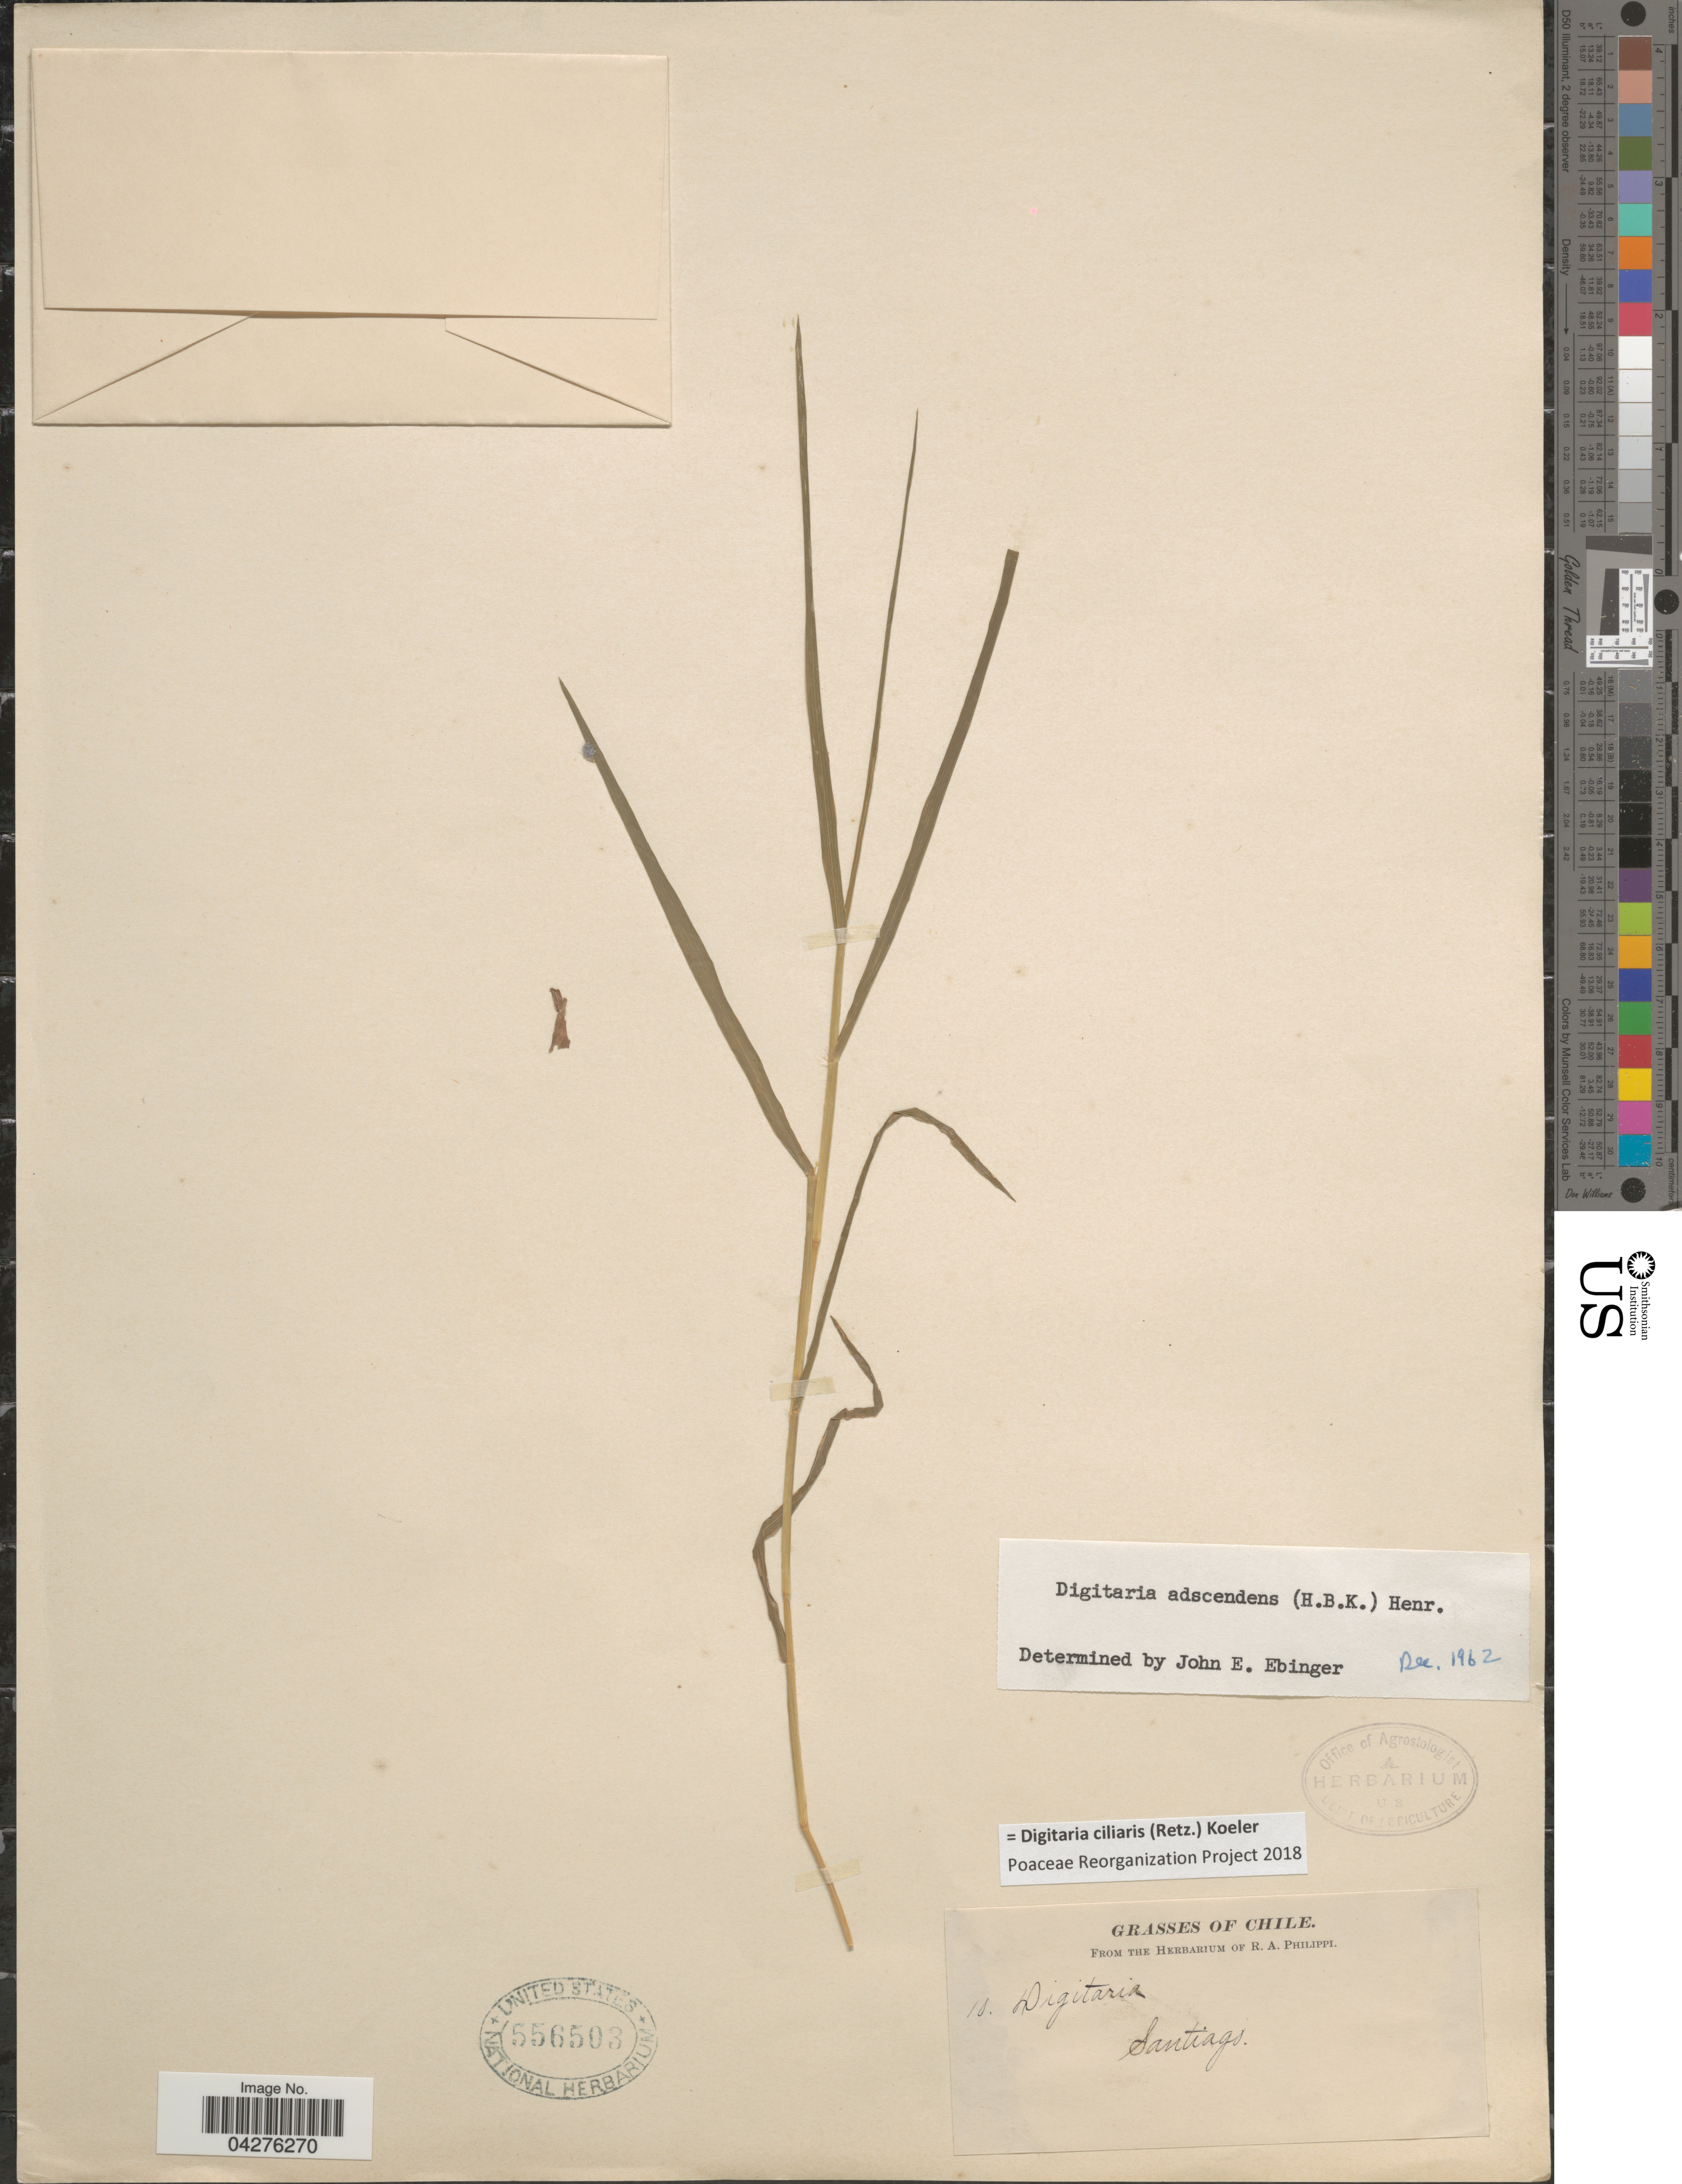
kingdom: Plantae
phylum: Tracheophyta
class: Liliopsida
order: Poales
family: Poaceae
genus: Digitaria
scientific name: Digitaria ciliaris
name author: (Retz.) Koeler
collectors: ex. herb. R.A. Philippi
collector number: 10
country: Chile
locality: Santiago.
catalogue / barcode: US 556503